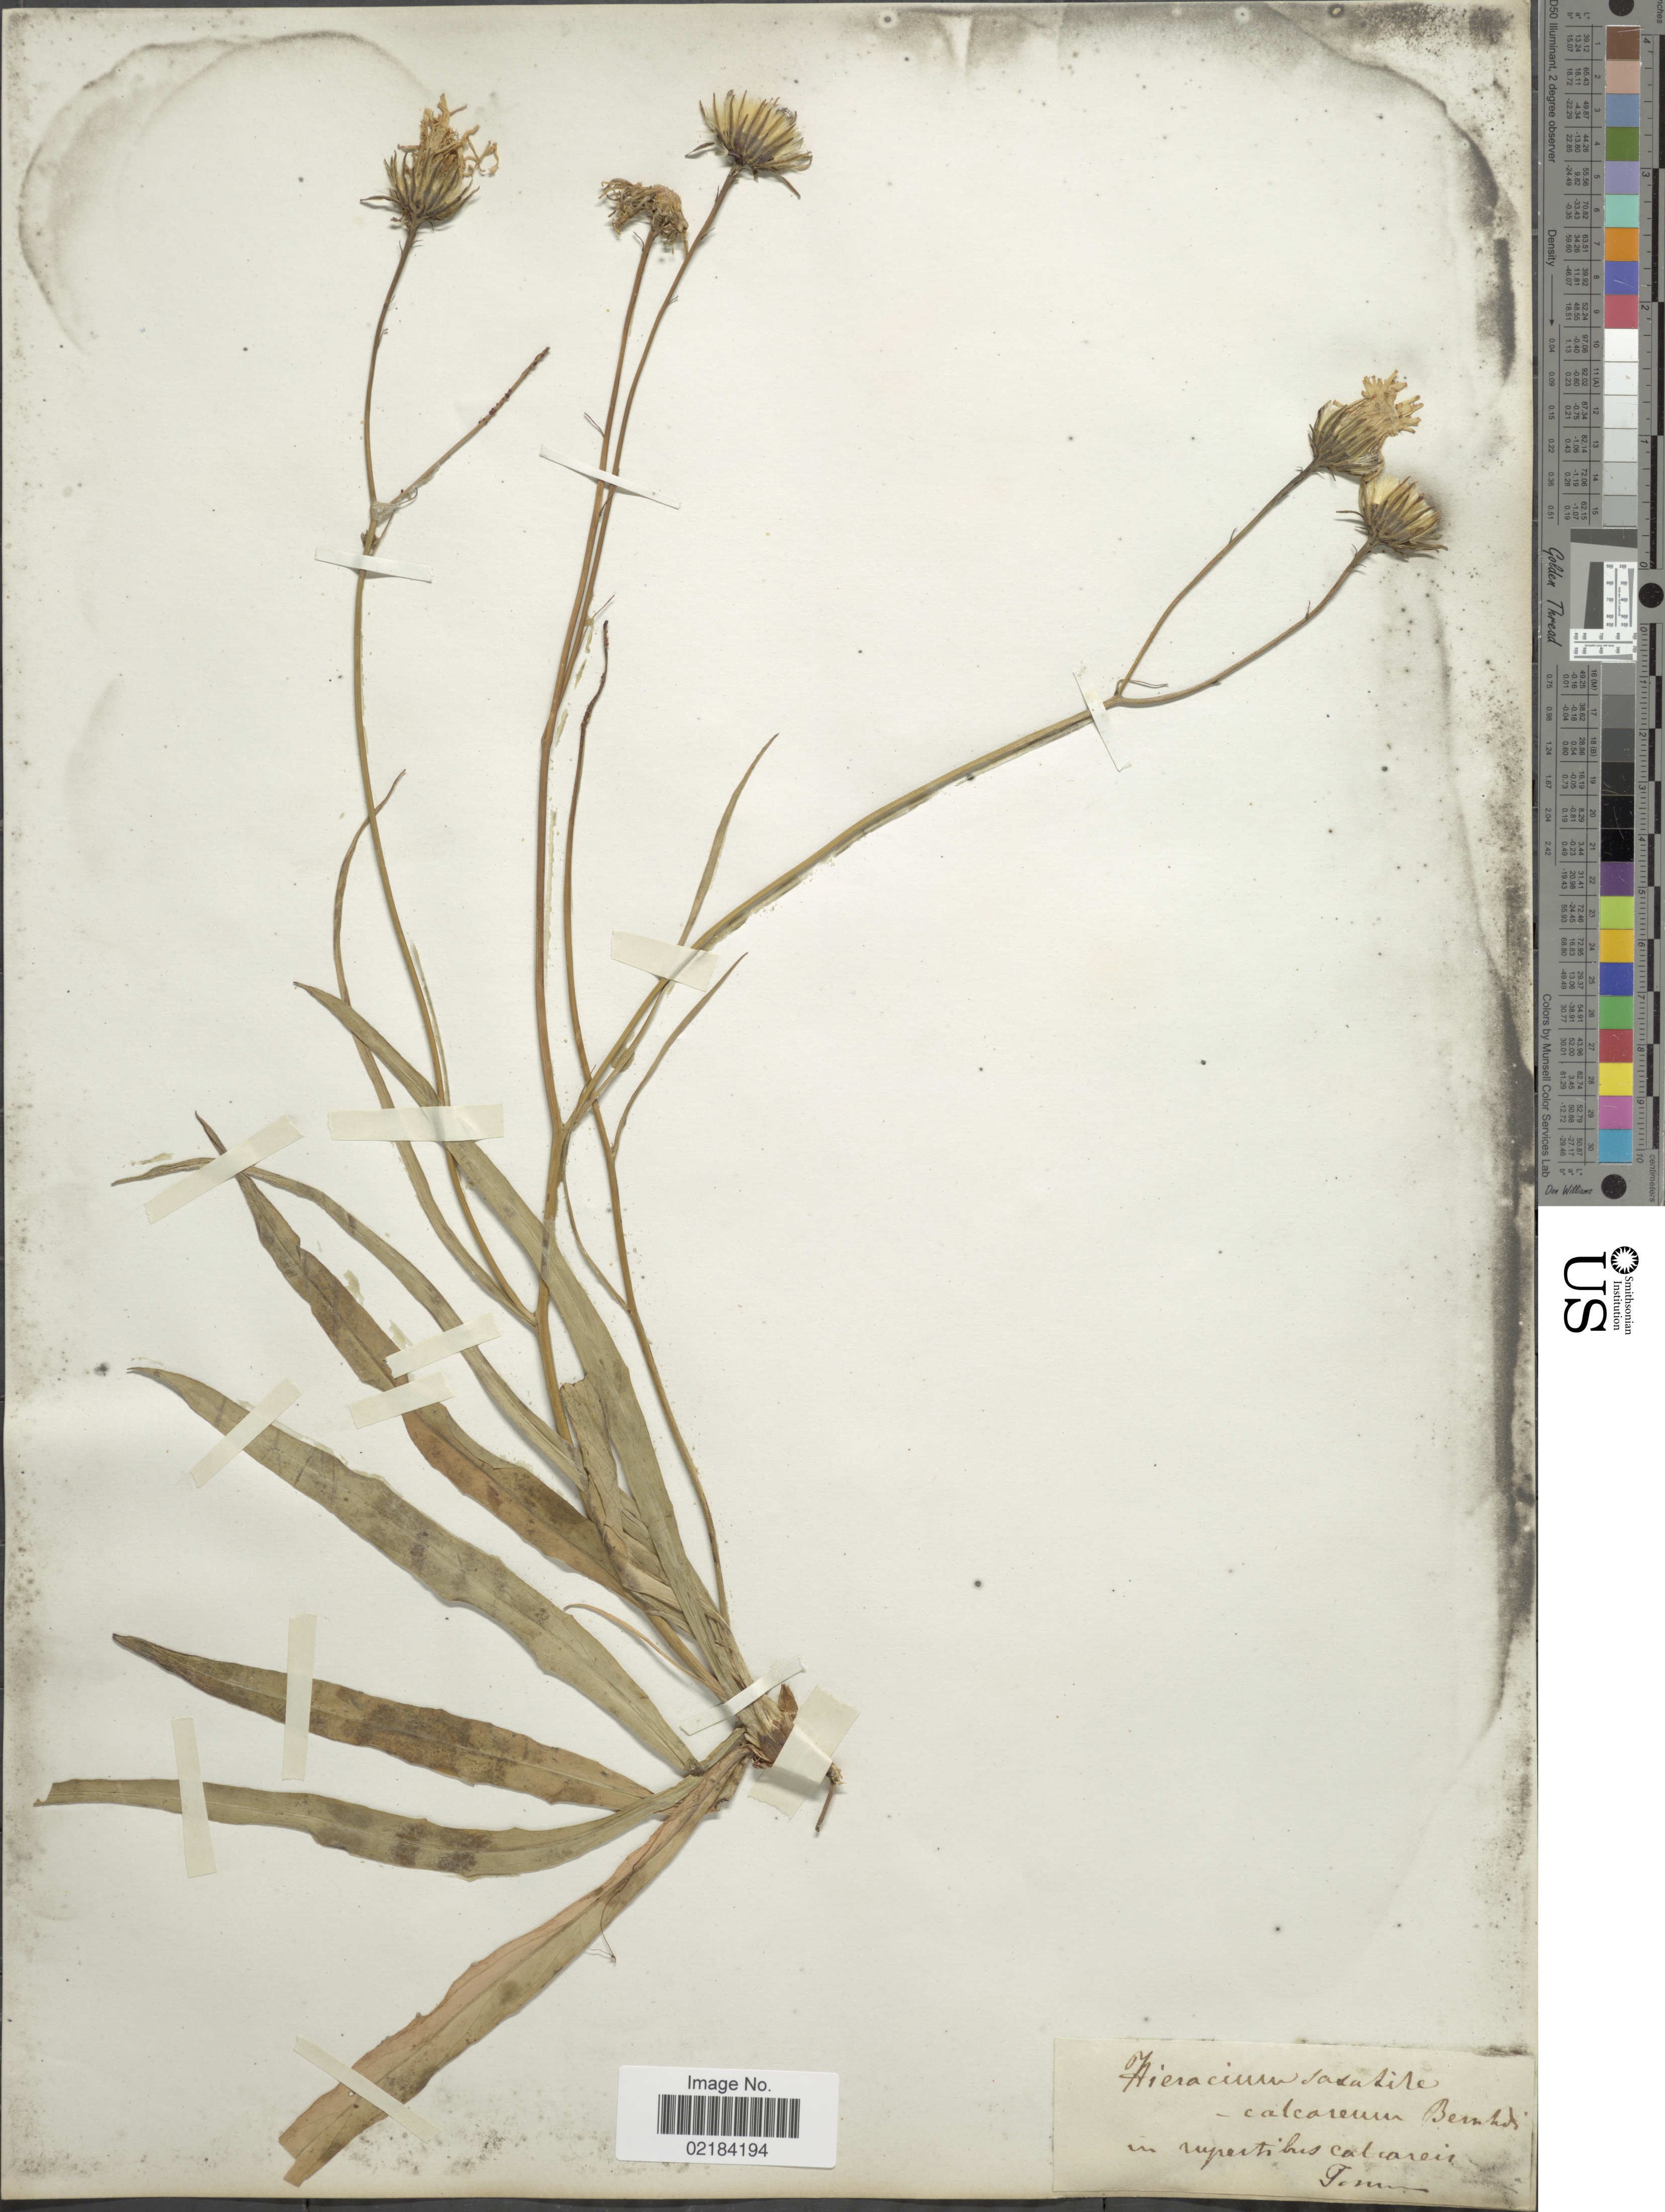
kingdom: Plantae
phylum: Tracheophyta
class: Magnoliopsida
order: Asterales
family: Asteraceae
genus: Hieracium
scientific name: Hieracium saxatile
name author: Jacq.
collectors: Tomur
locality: In rupsetriibus calcareis